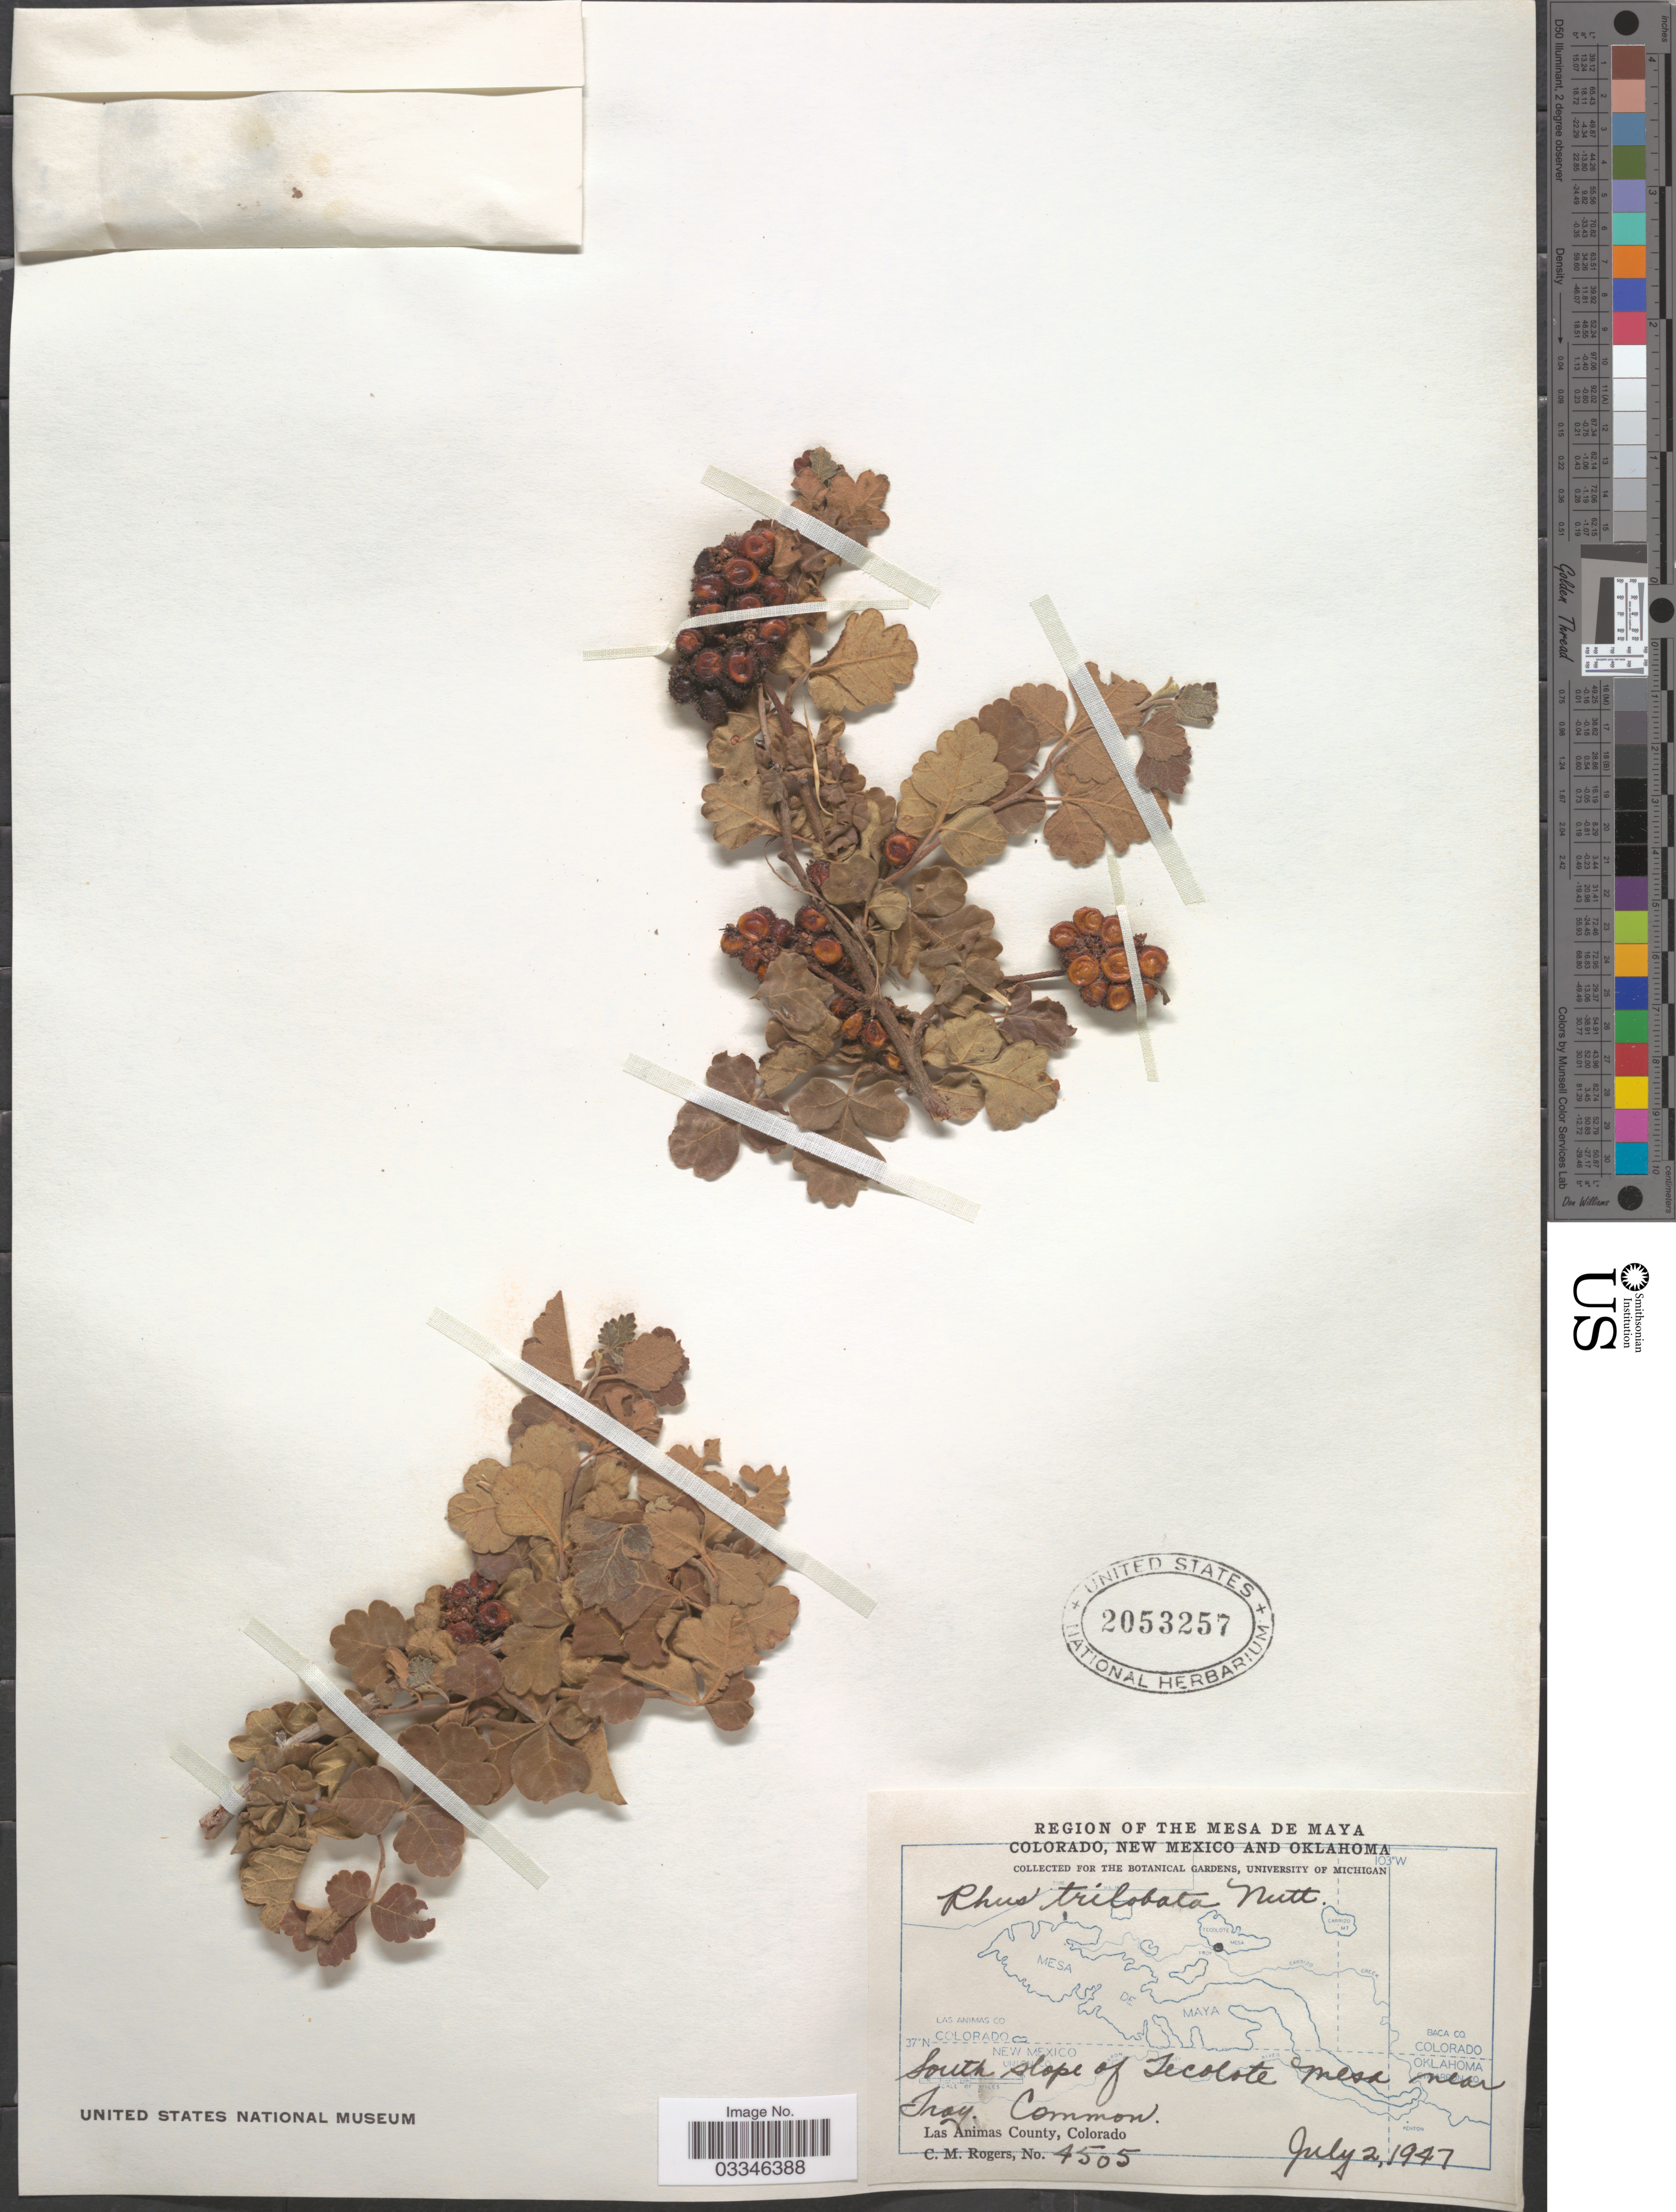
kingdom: Plantae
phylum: Tracheophyta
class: Magnoliopsida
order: Sapindales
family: Anacardiaceae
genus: Rhus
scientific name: Rhus trilobata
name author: Nutt.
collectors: C. M. Rogers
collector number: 4505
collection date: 1947-07-02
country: United States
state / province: Colorado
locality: Region of the Mesa de Maya. South slope of Tecolote mesa near Troy. Las Animas County.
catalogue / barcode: US 2053257